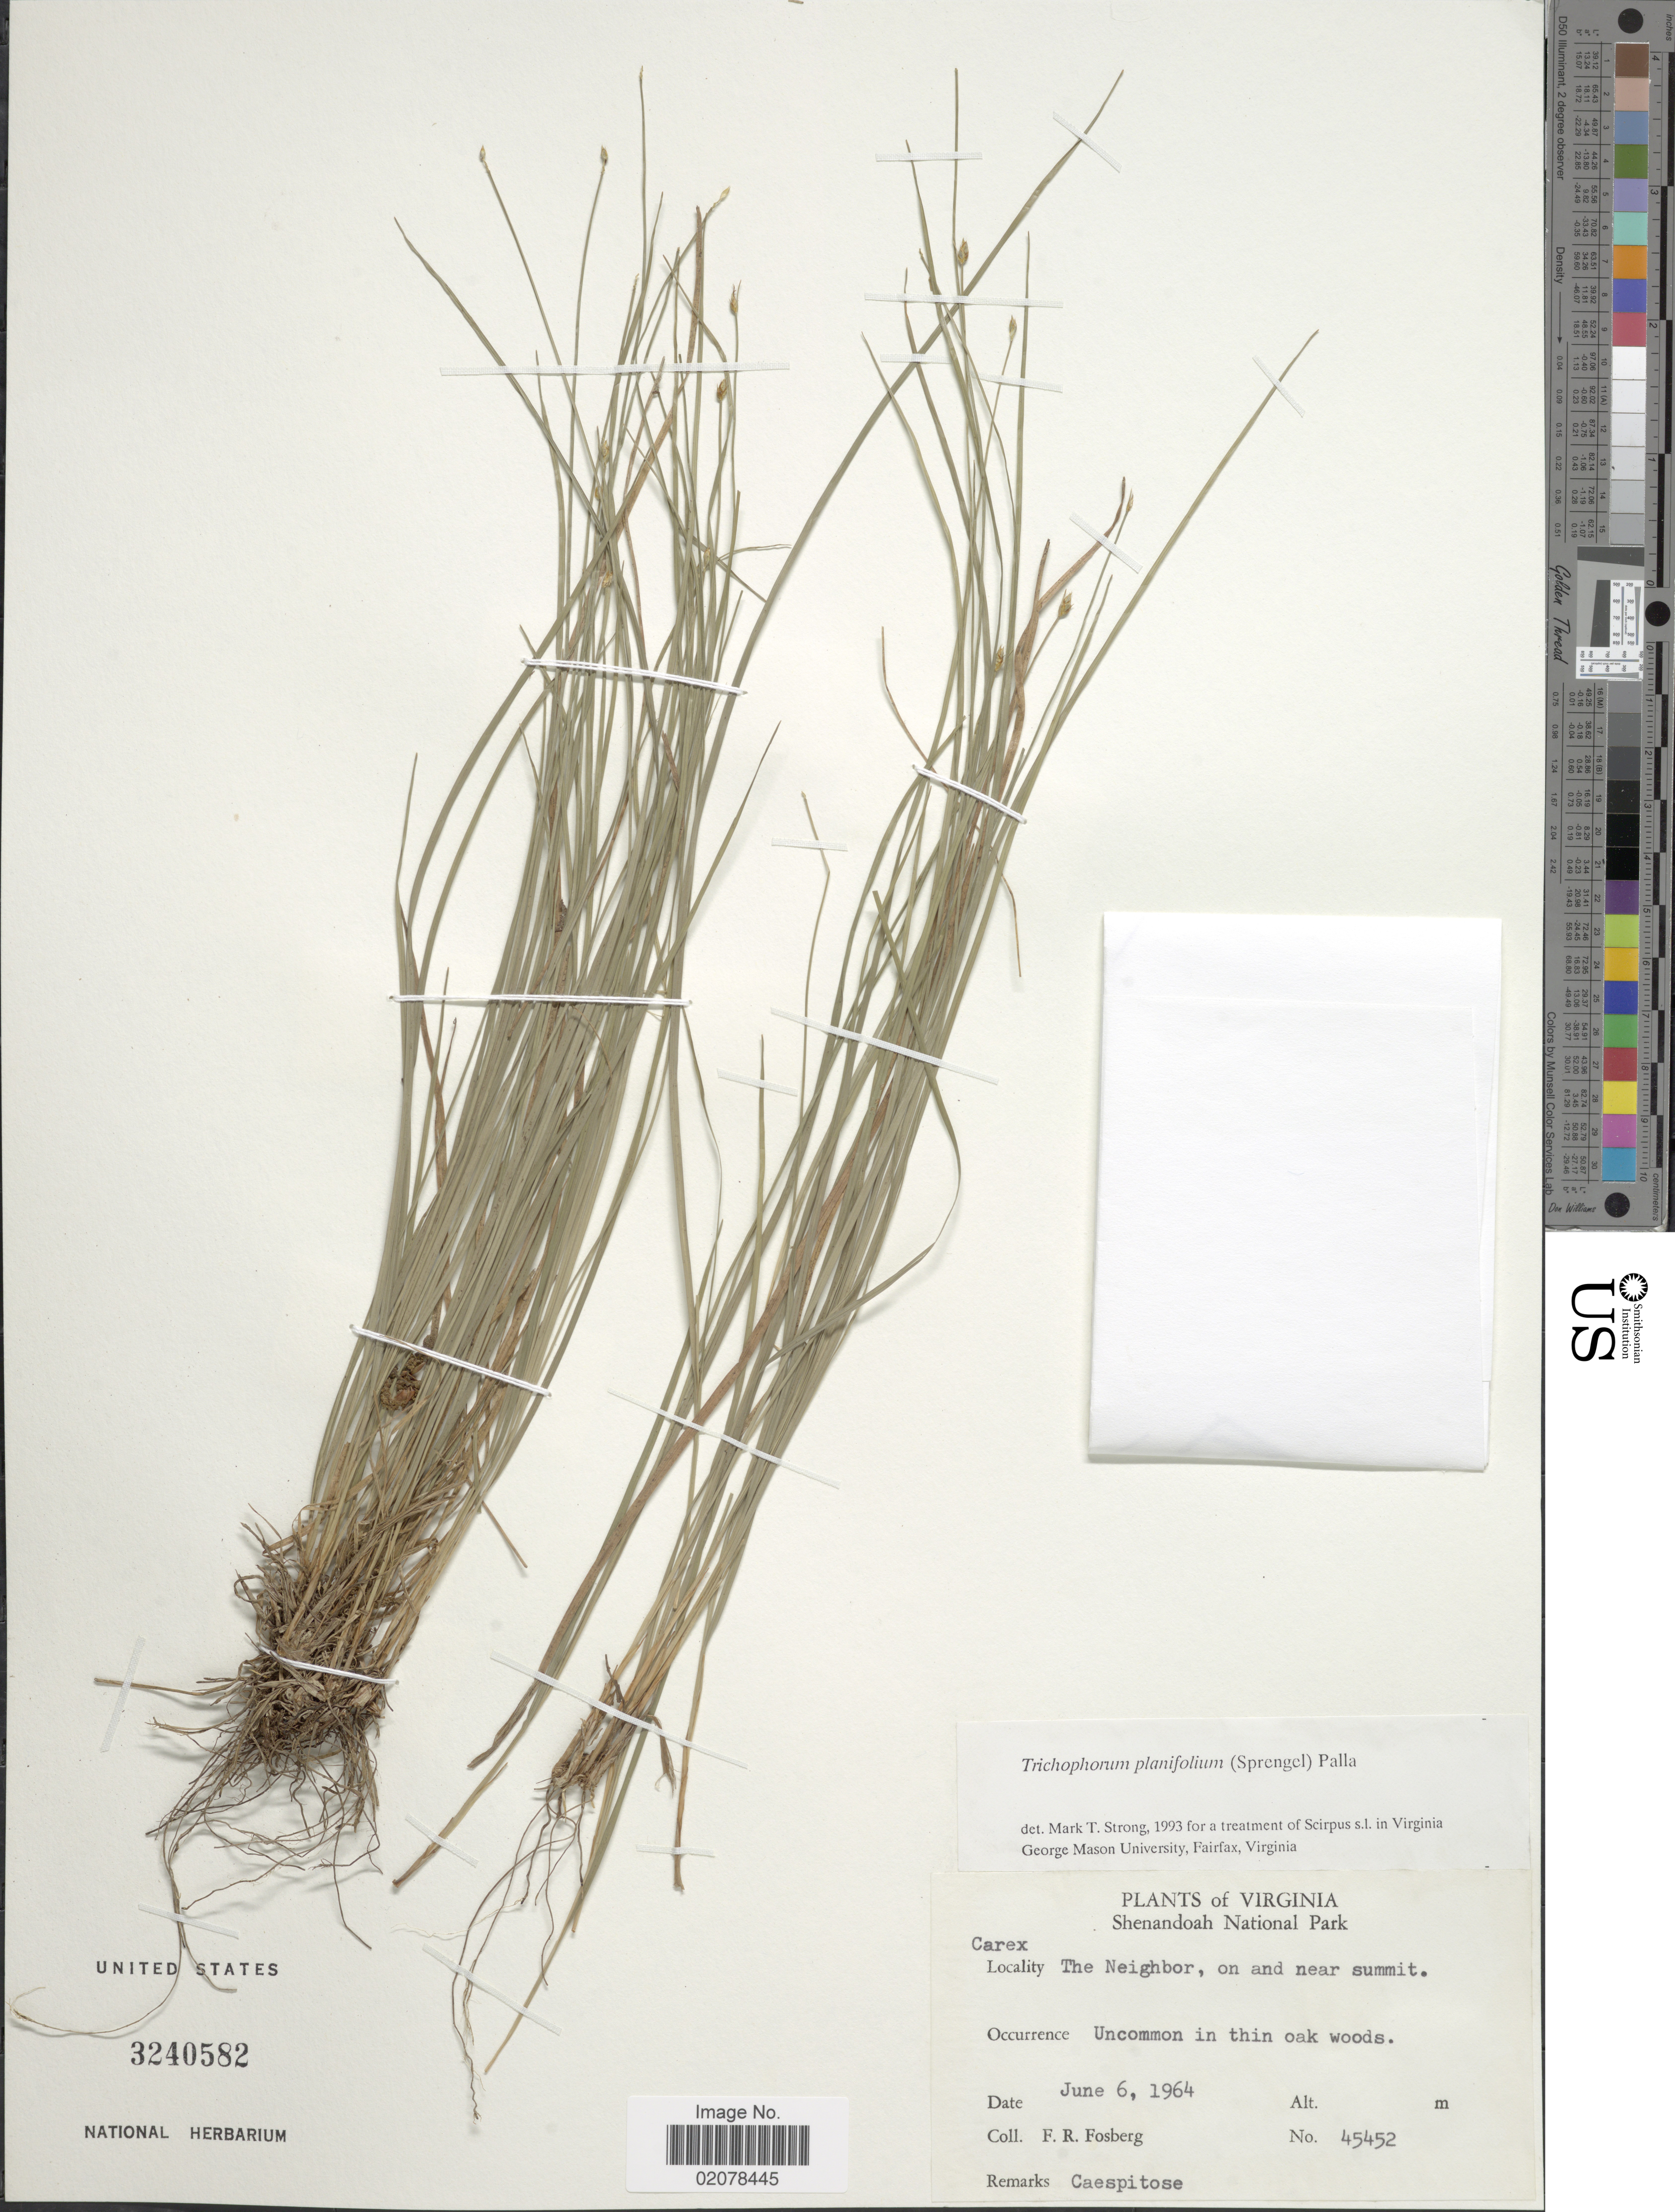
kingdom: Plantae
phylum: Tracheophyta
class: Liliopsida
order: Poales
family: Cyperaceae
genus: Trichophorum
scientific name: Trichophorum planifolium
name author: (Spreng.) Palla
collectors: F. R. Fosberg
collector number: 45452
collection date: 1964-06-06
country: United States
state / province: Virginia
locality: Shenandoah National Park, The Neighbor, on and near summit, uncommon on thin oak woods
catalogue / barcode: US 3240582